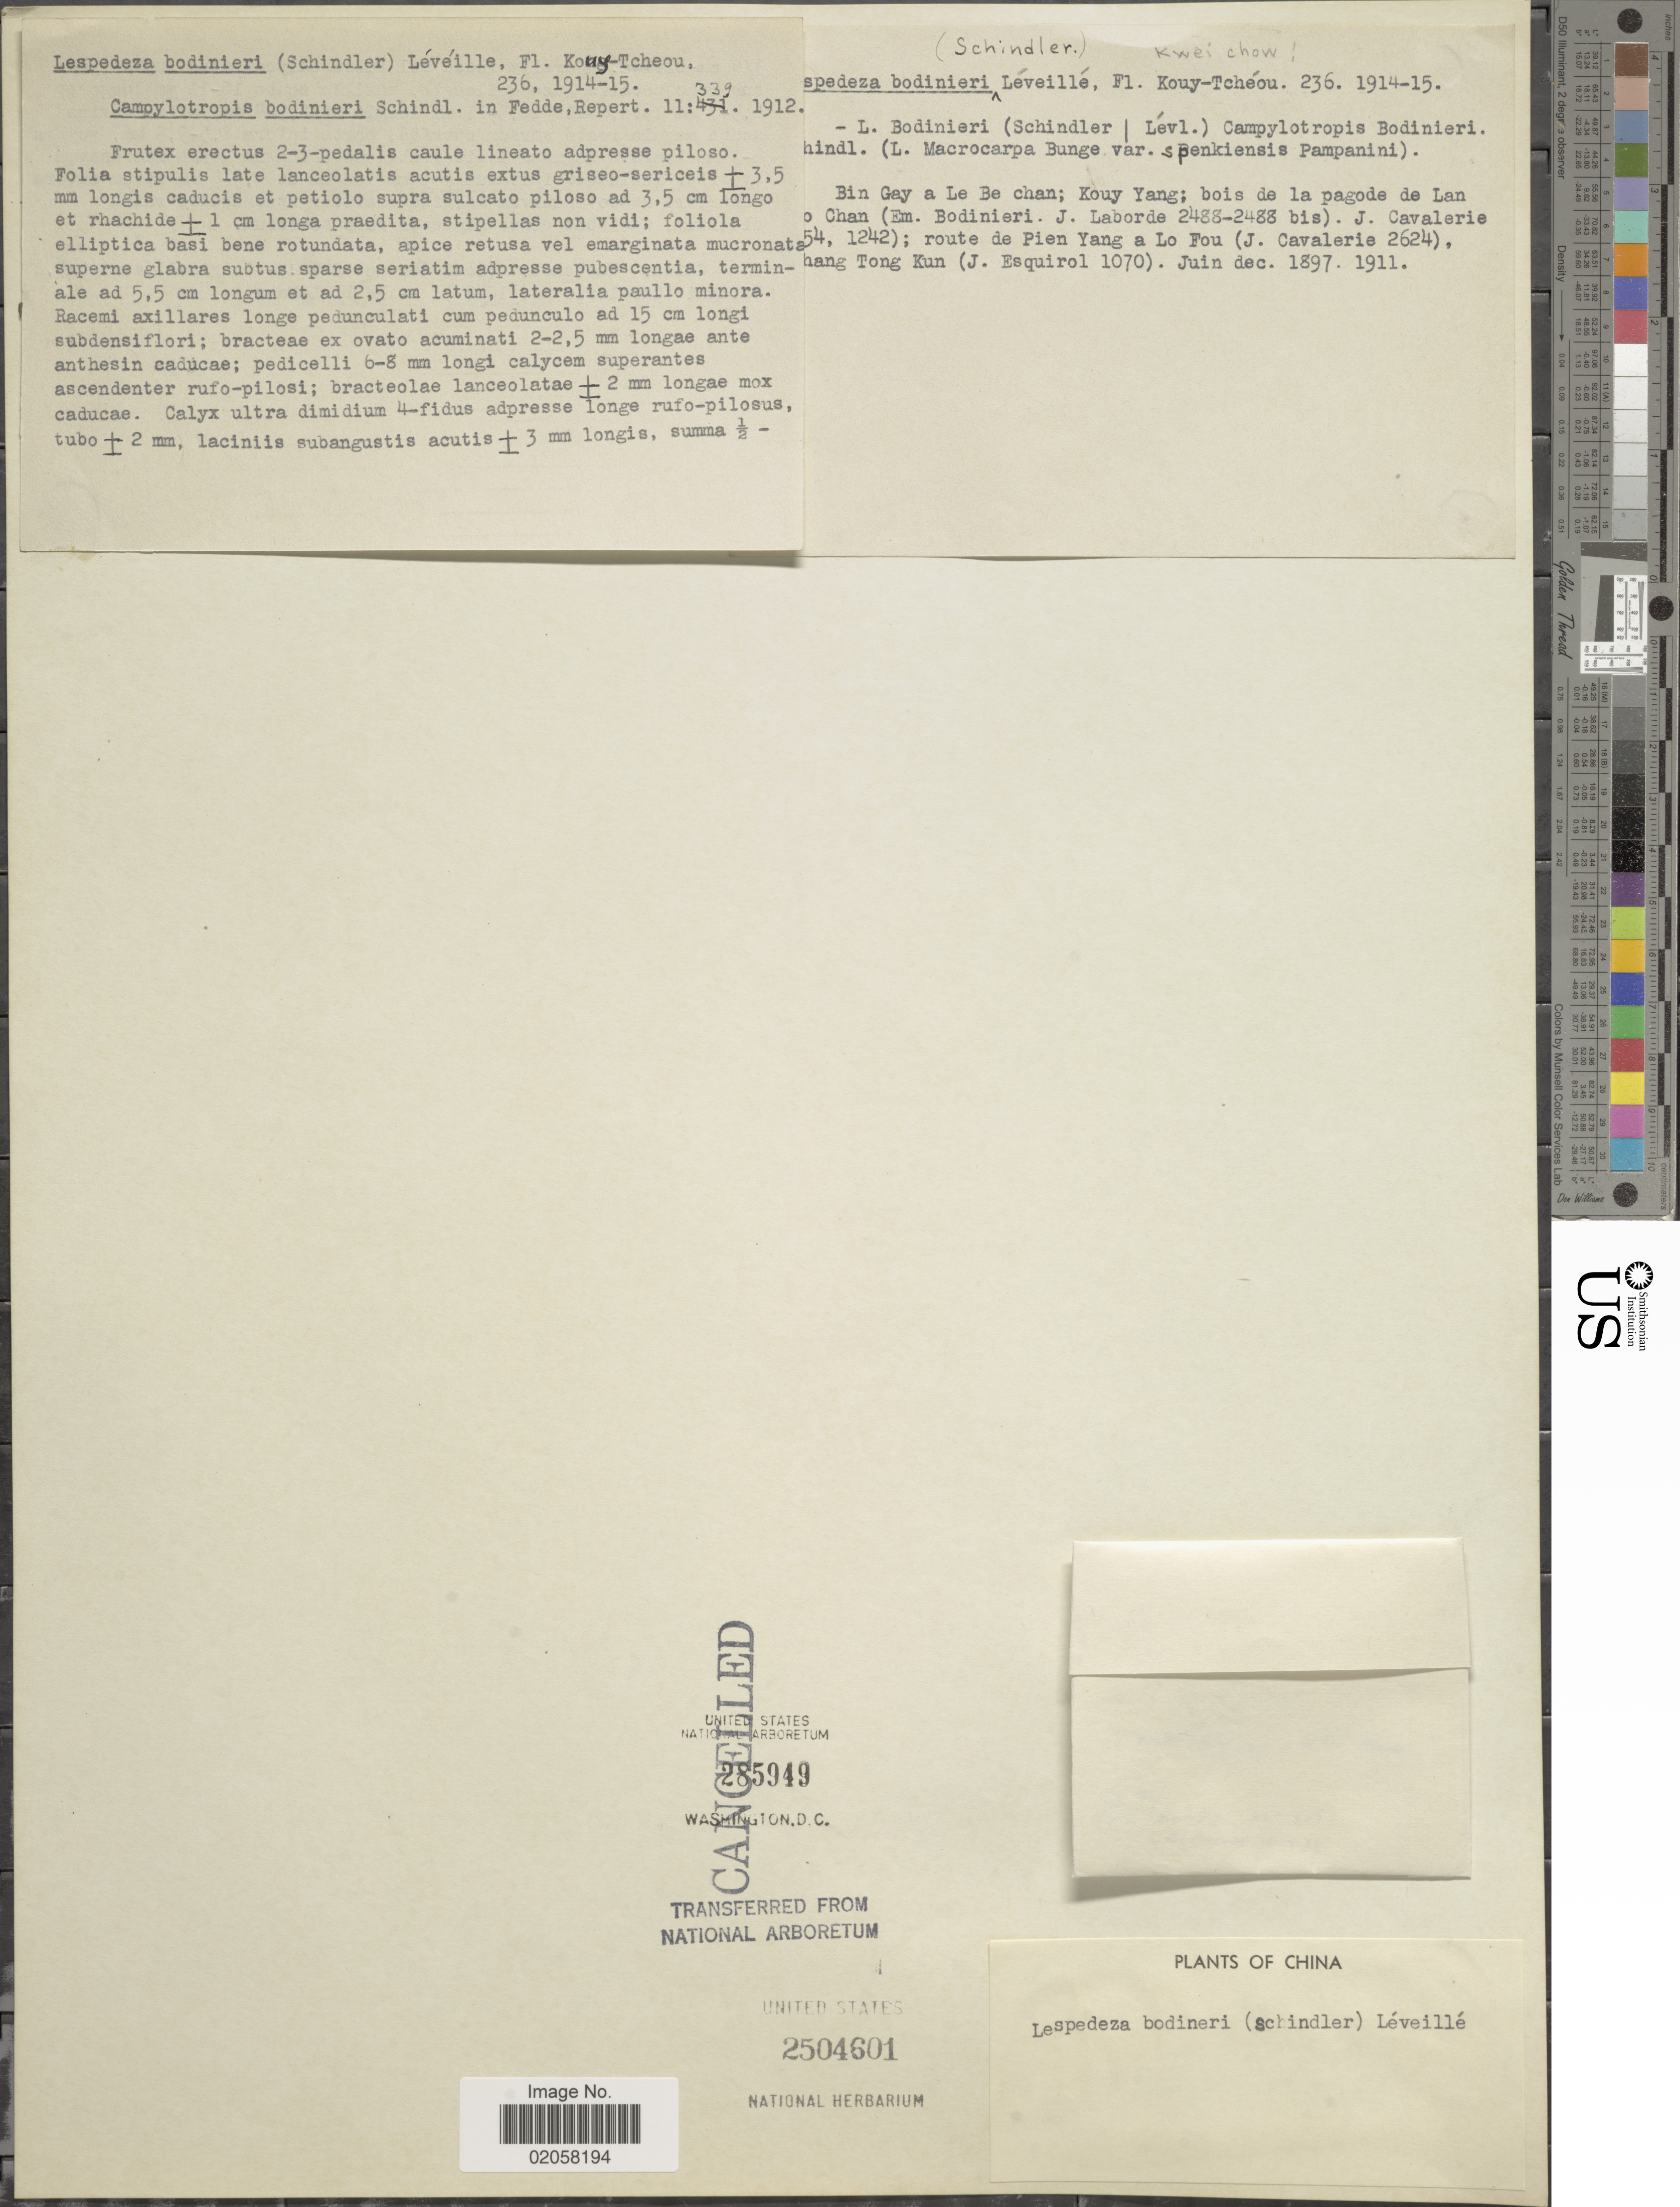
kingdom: Plantae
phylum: Tracheophyta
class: Magnoliopsida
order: Fabales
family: Fabaceae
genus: Campylotropis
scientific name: Campylotropis bodinieri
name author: Schindl.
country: China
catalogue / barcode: US 2504601